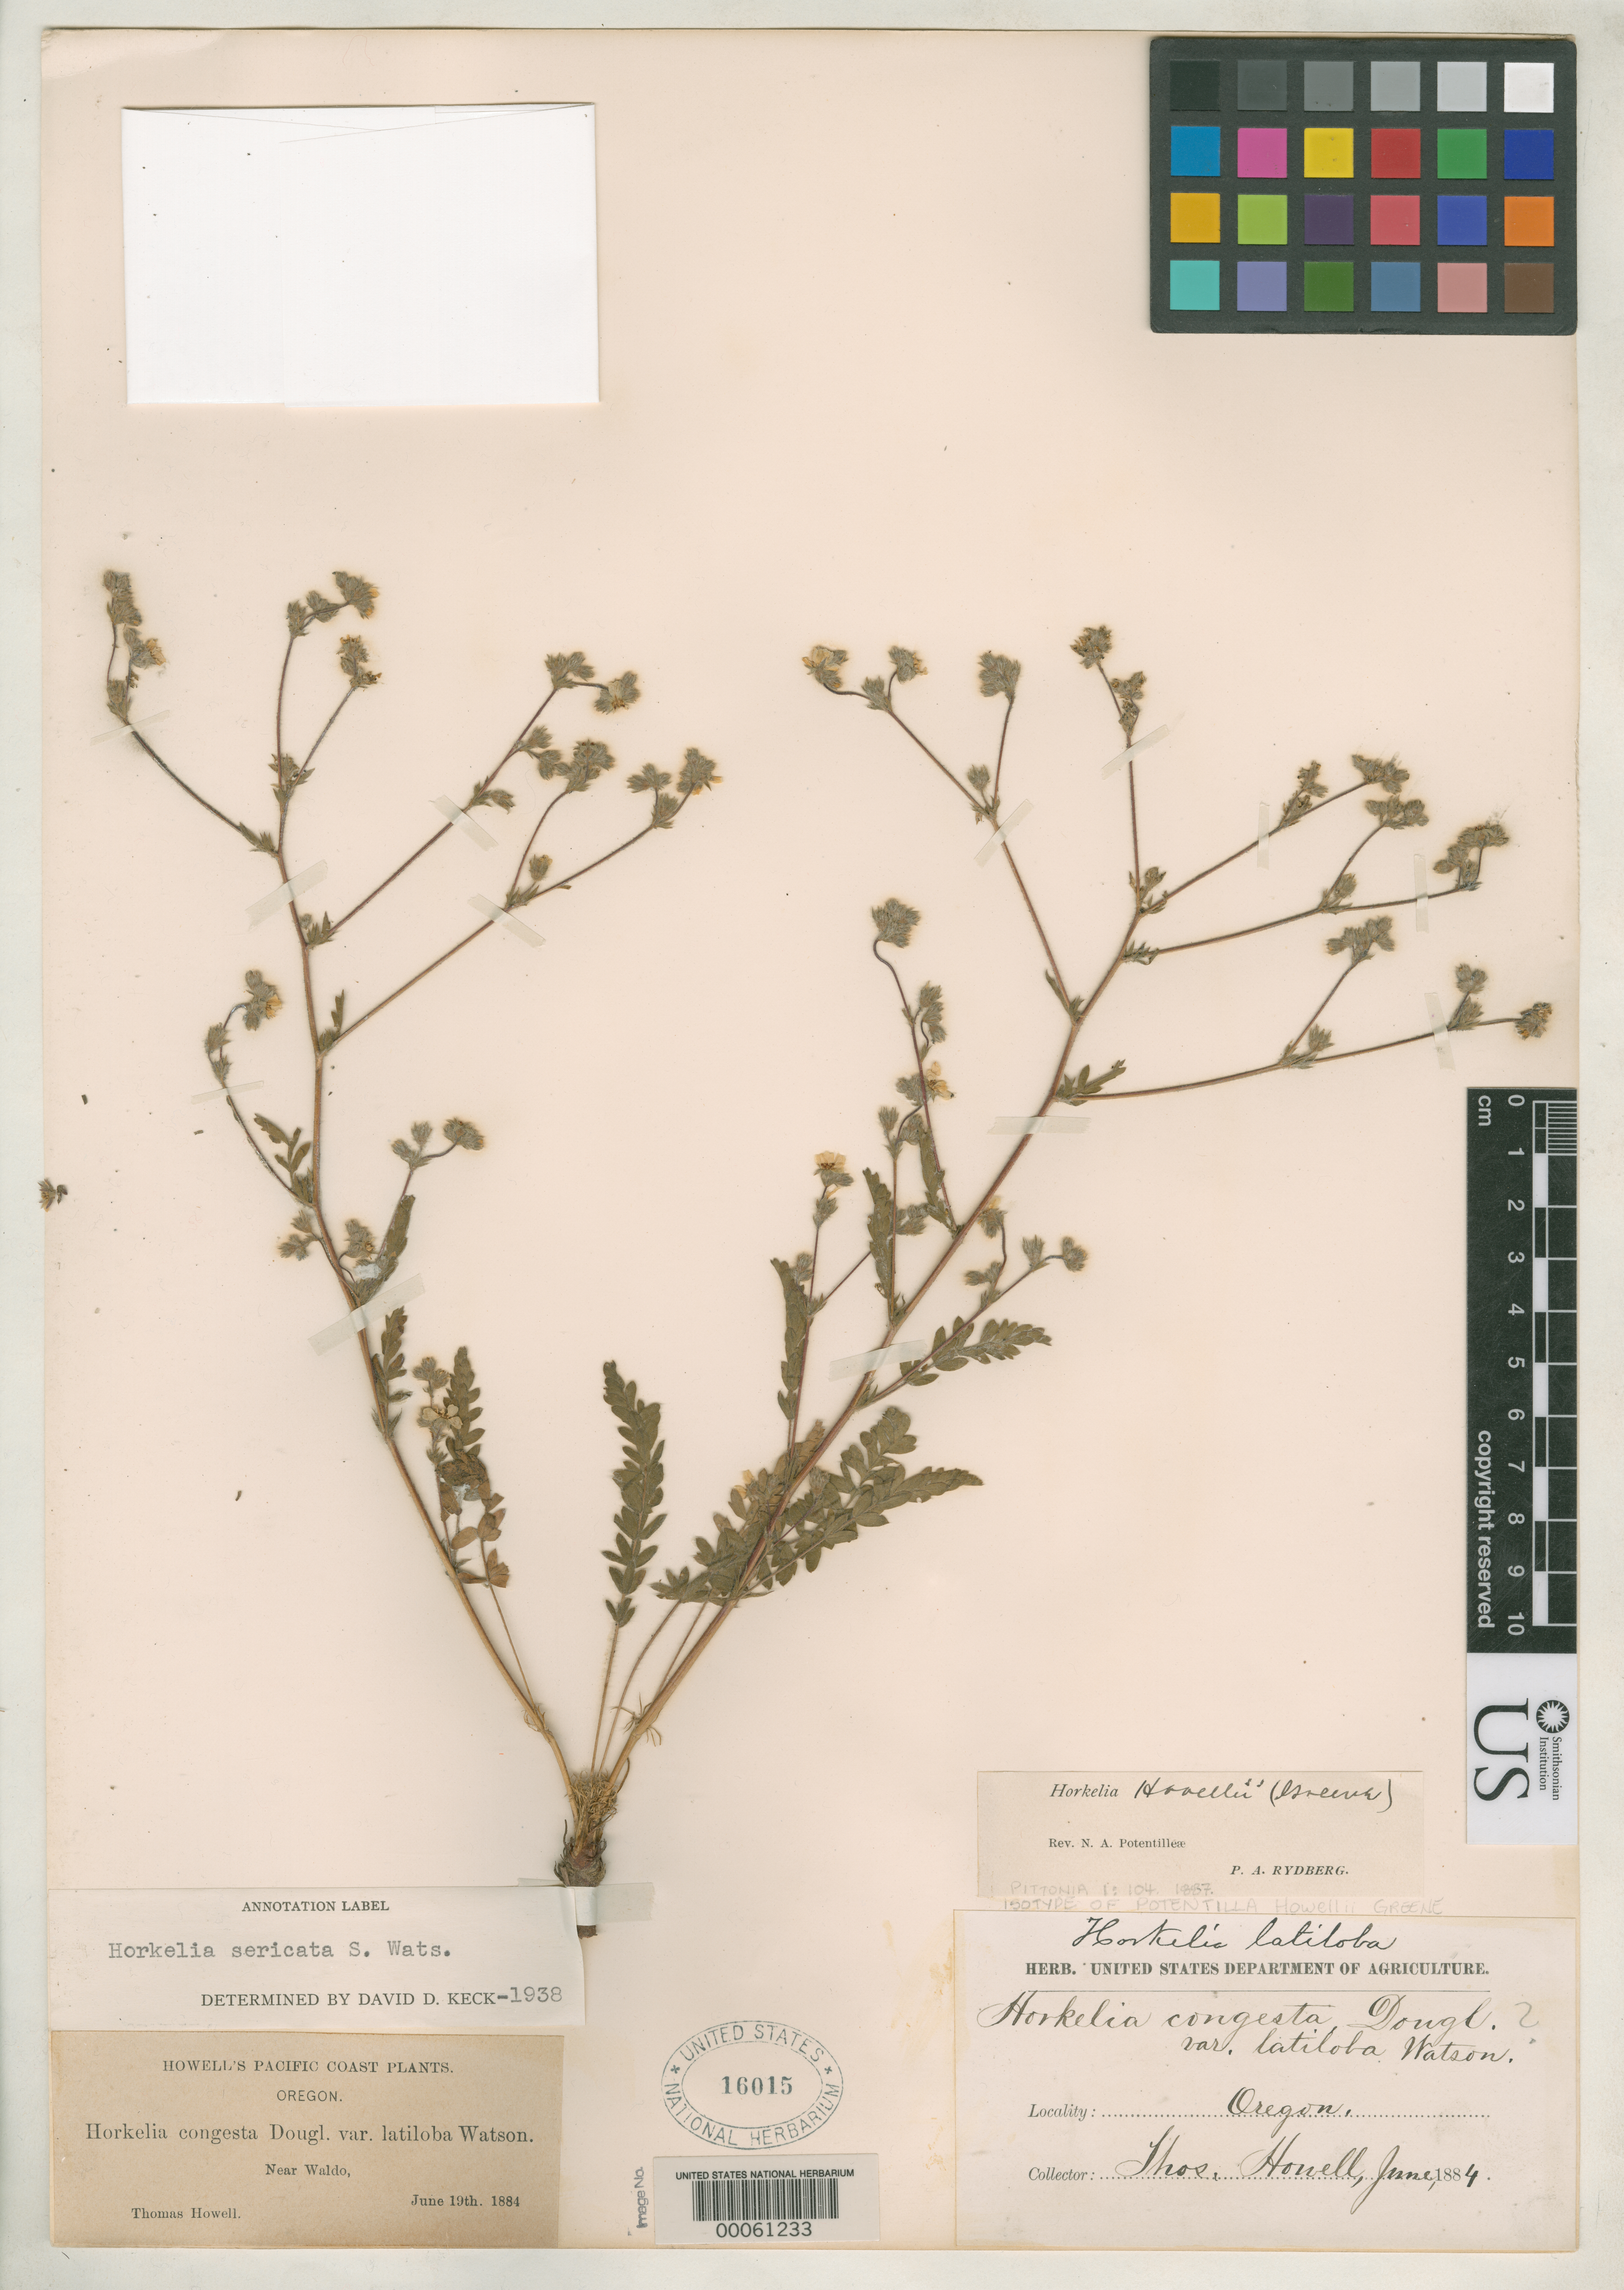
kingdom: Plantae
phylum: Tracheophyta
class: Magnoliopsida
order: Rosales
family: Rosaceae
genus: Potentilla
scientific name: Potentilla howellii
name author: Greene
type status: Isotype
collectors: T. J. Howell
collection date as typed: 19 Jun 1884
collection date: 1884-06-19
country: United States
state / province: Oregon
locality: Near Waldo.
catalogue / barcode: US 16015